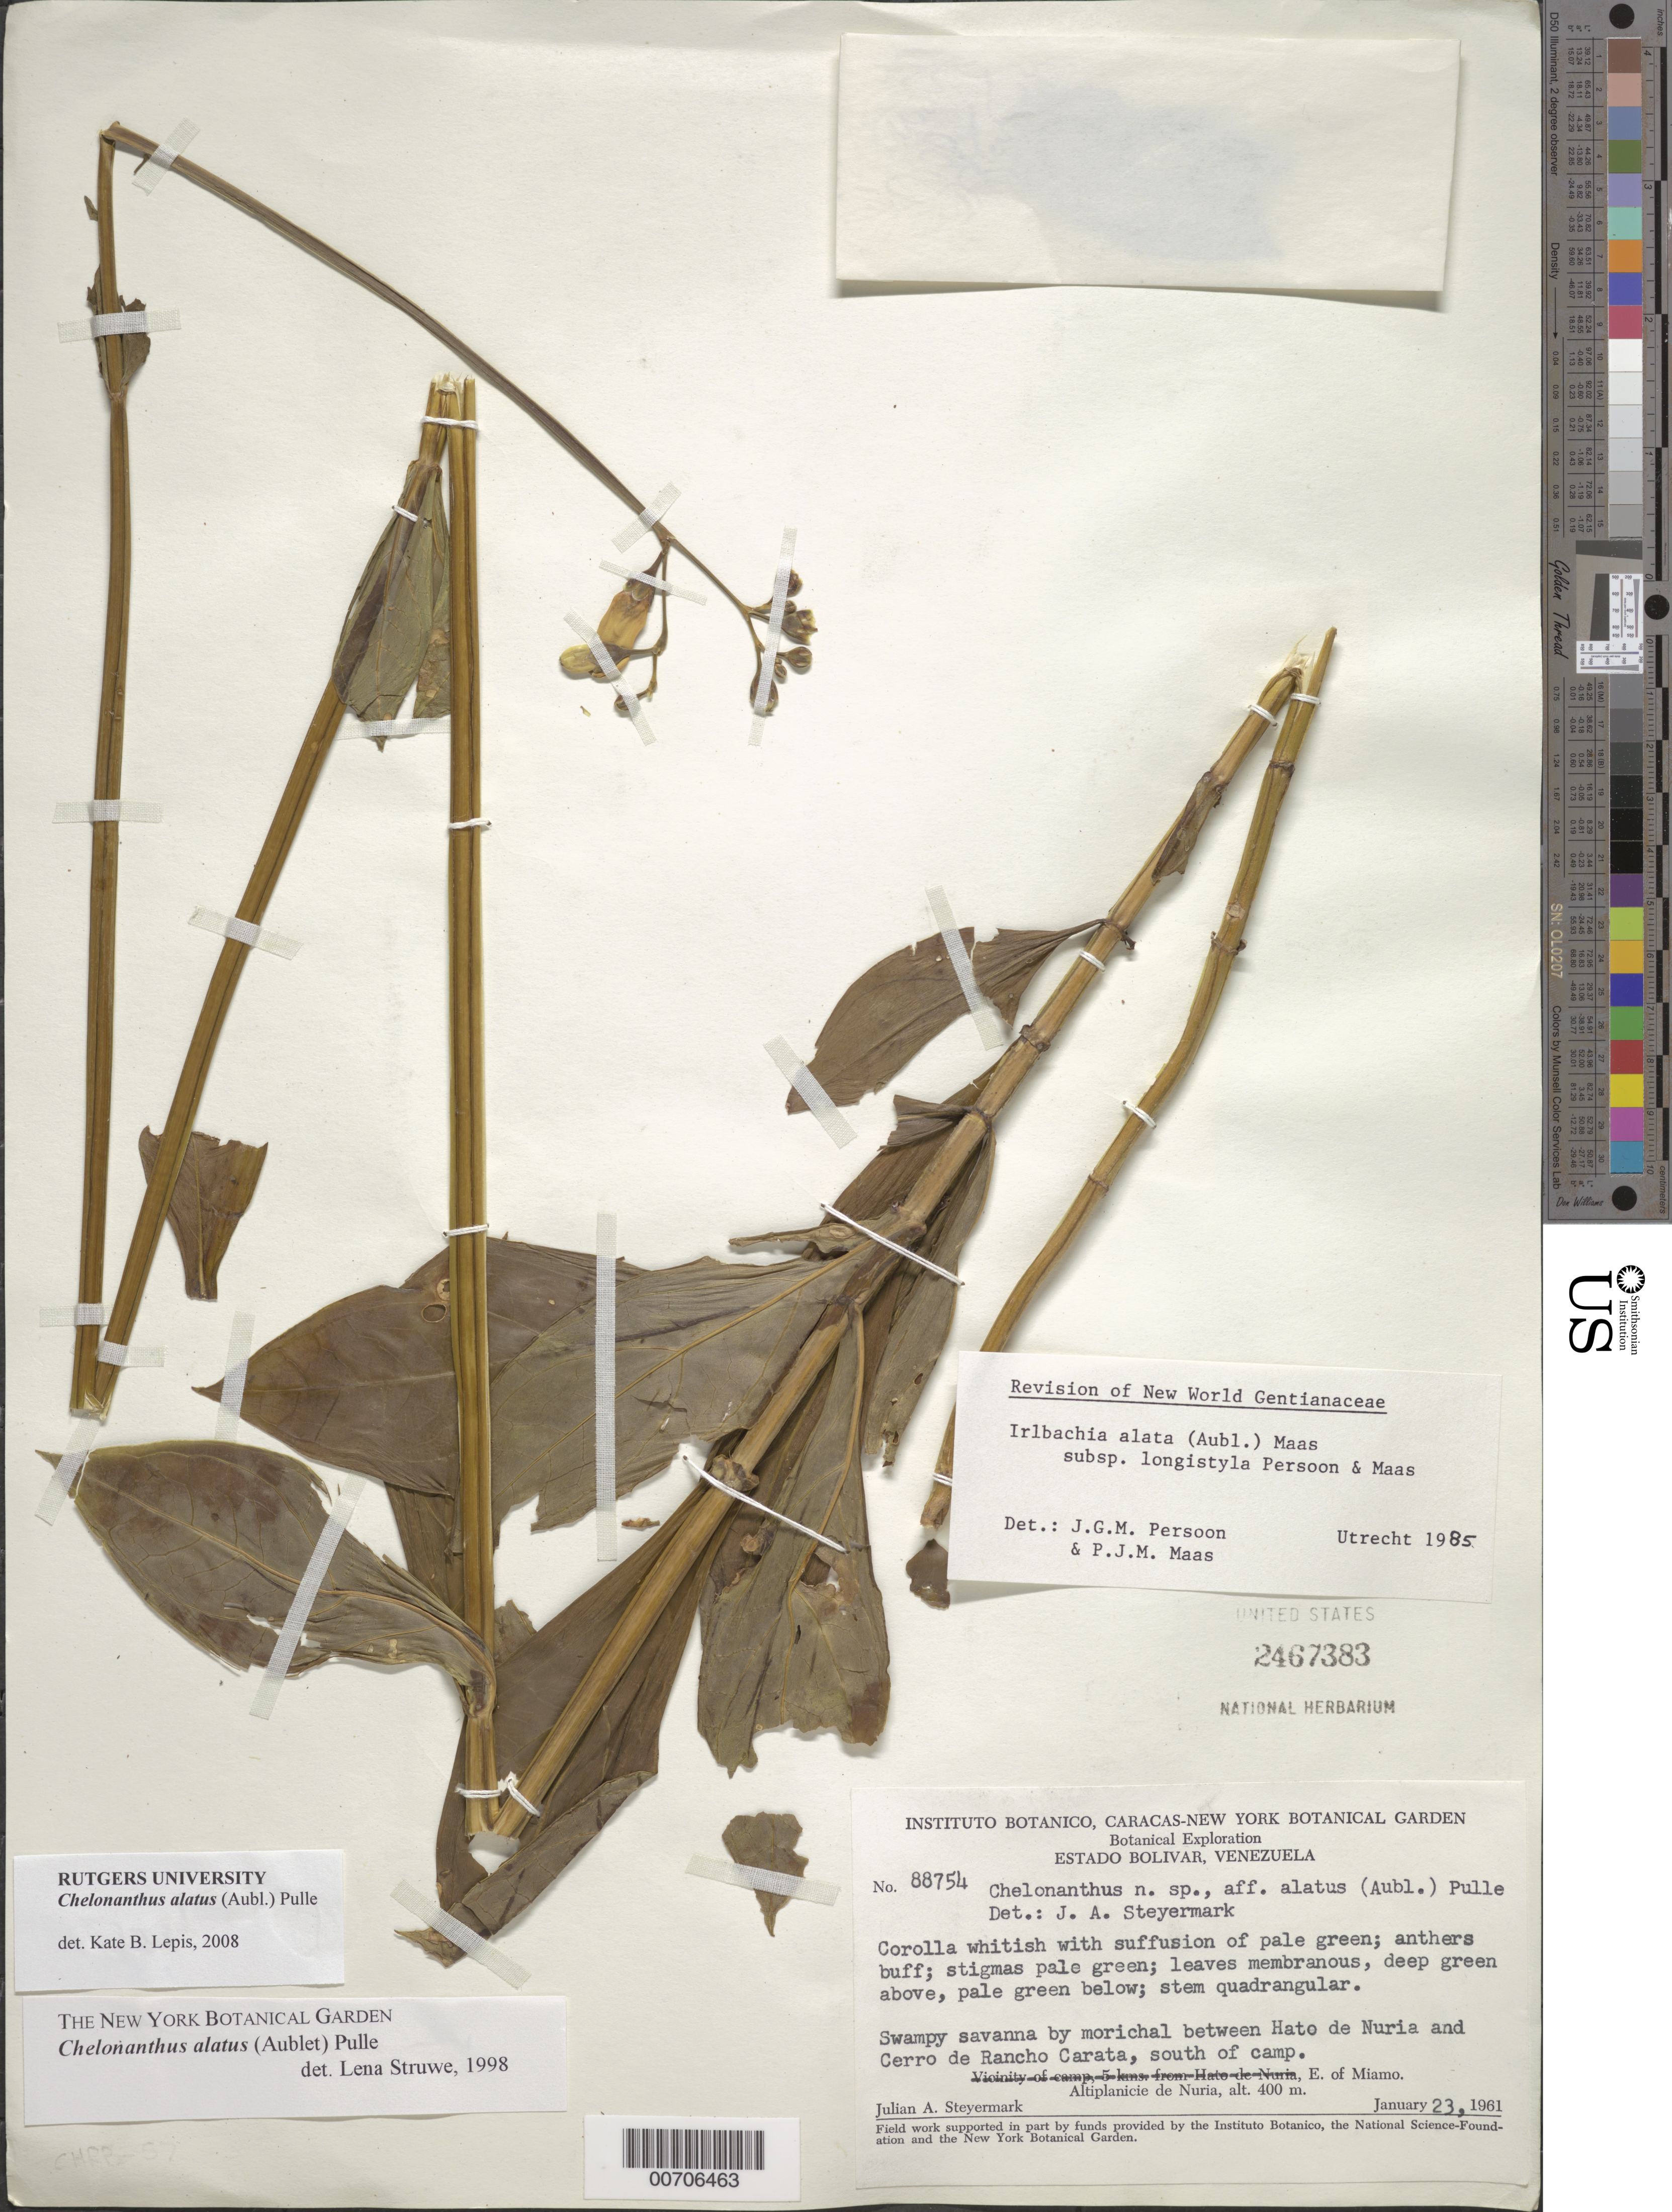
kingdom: Plantae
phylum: Tracheophyta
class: Magnoliopsida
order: Gentianales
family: Gentianaceae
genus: Chelonanthus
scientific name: Chelonanthus alatus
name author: (Aubl.) Pulle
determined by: Lepis, Kate B.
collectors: J. Steyermark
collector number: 88754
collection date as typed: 23-Jan-61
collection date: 1961-01-23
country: Venezuela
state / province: Bolívar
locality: Altiplanicie de Nuria, E of Miamo, between Hato de Nuria and Cerro de Rancho Carata, south of camp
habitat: Swampy savanna, by morichal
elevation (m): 400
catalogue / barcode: US 2467383